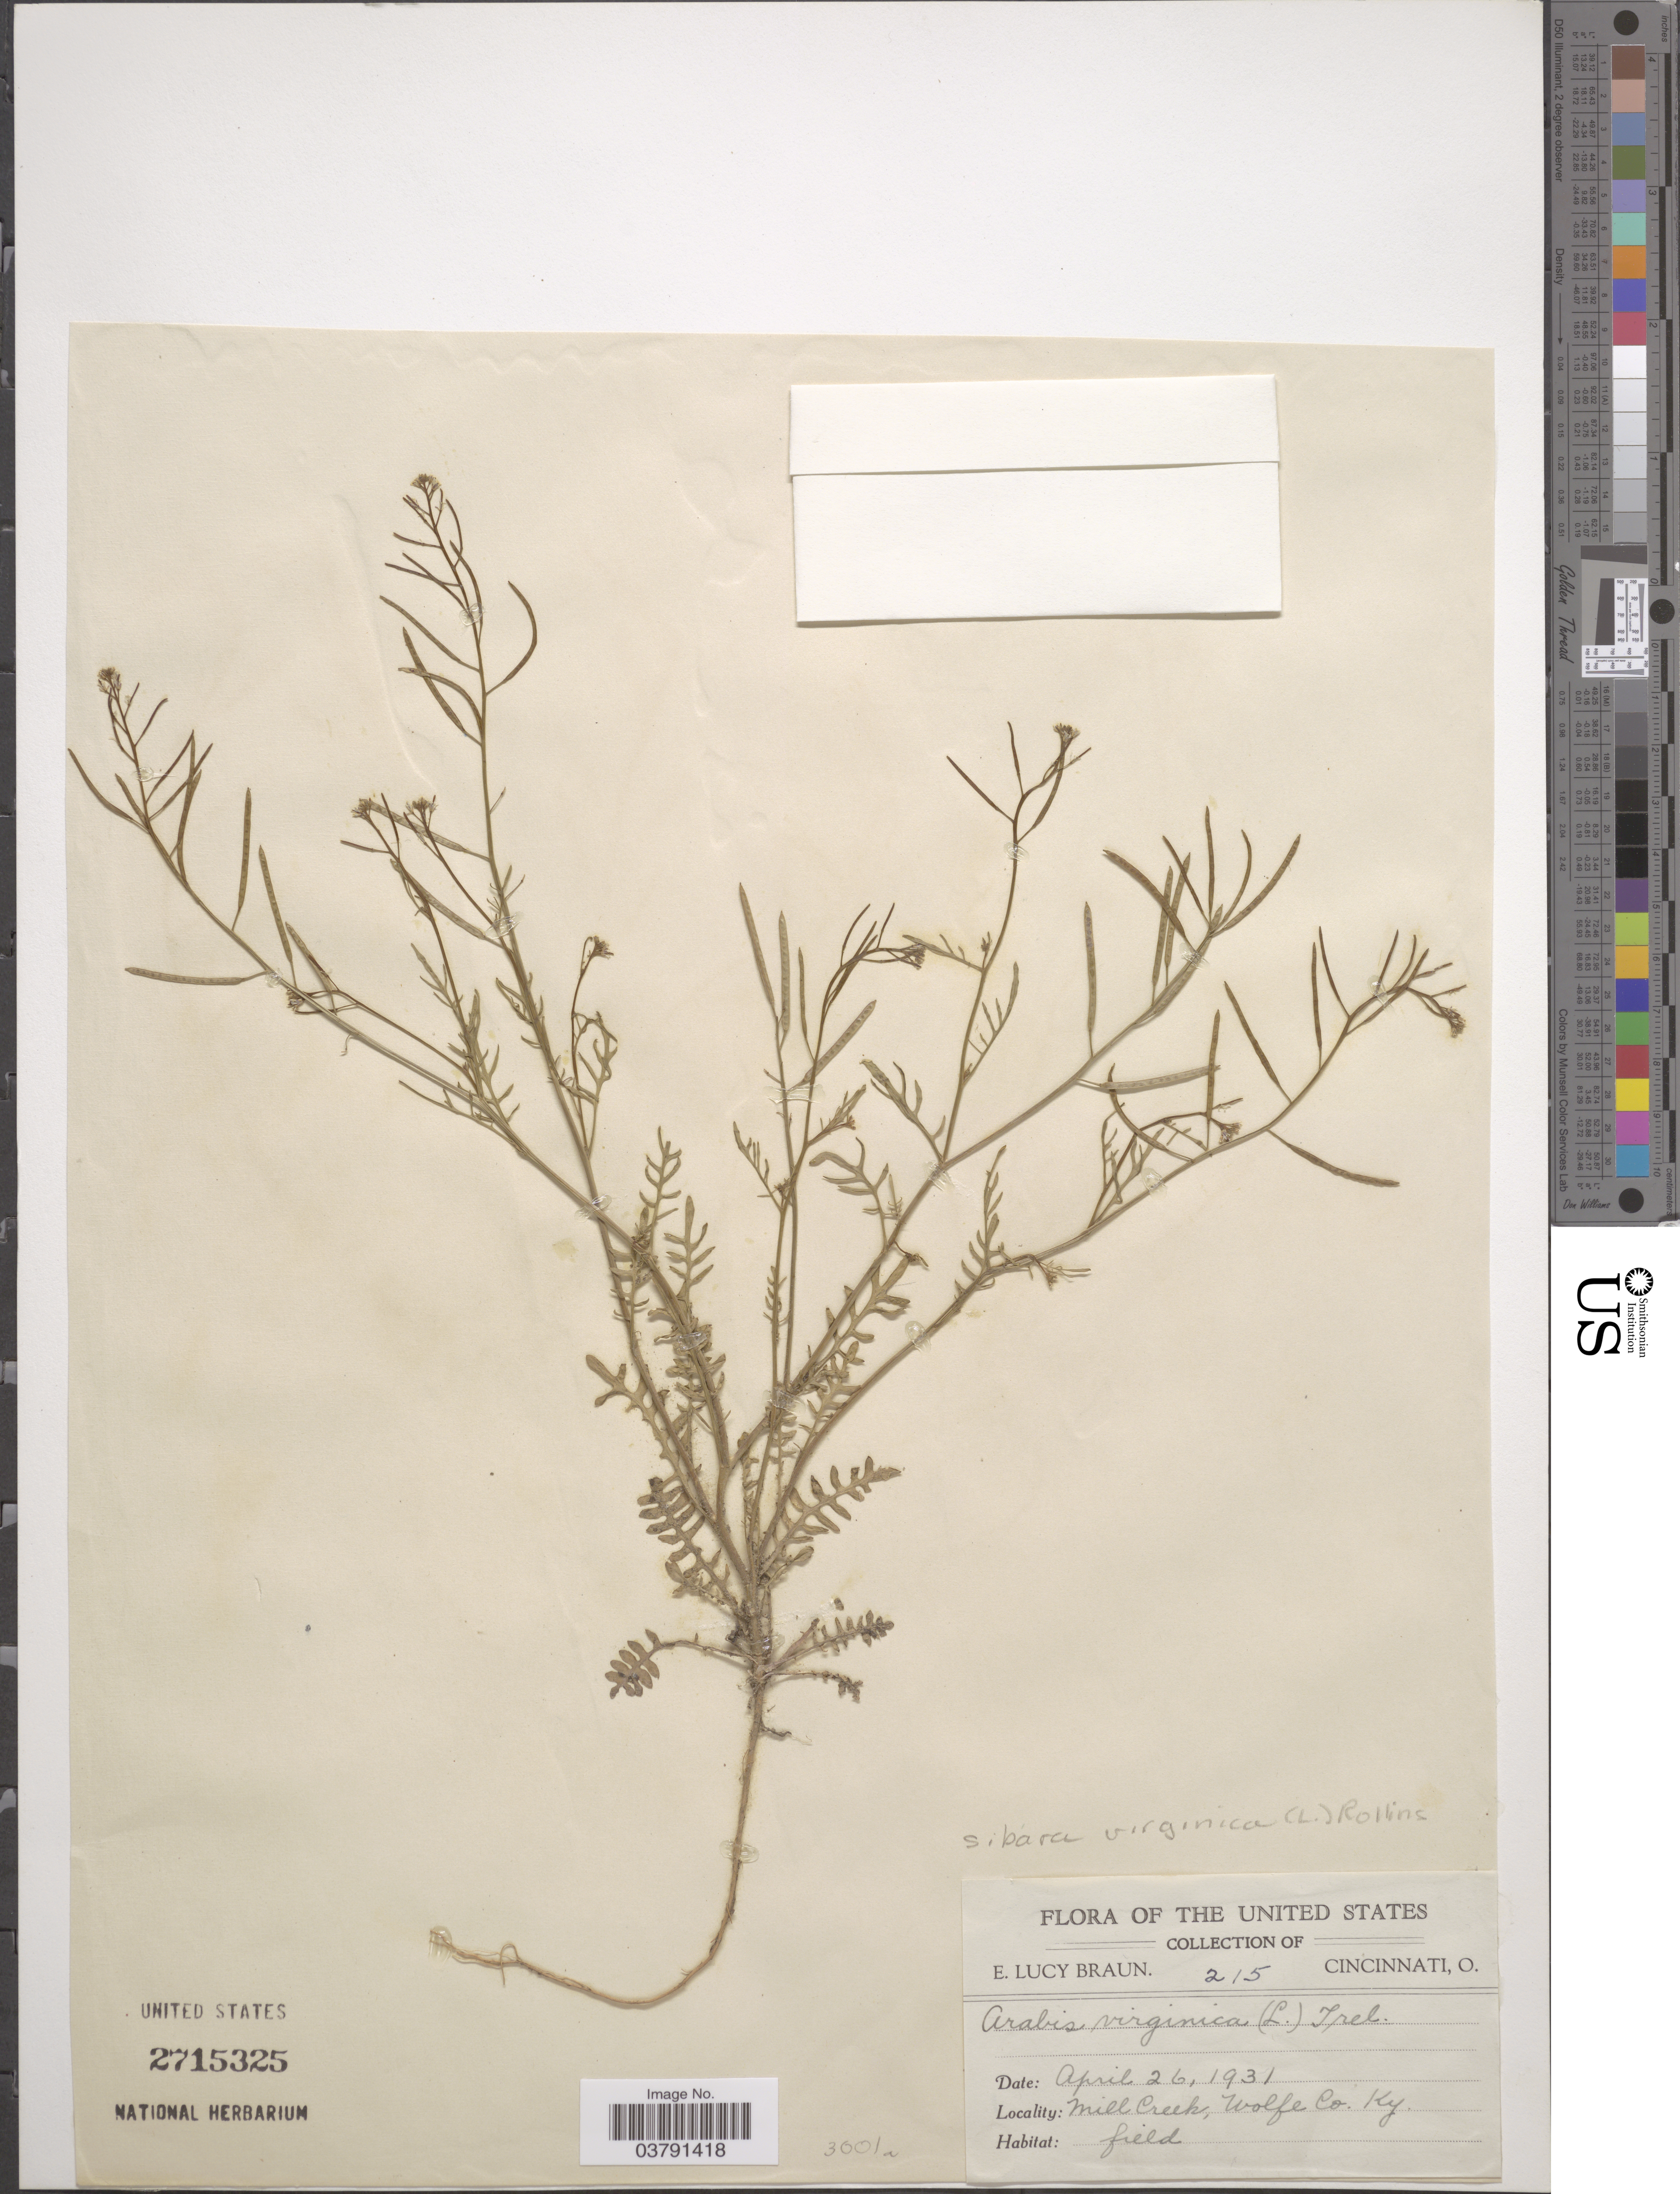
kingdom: Plantae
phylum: Tracheophyta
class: Magnoliopsida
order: Brassicales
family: Brassicaceae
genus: Planodes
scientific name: Planodes virginicum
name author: (L.) Greene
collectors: E. L. Braun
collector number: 215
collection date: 1931-04-26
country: United States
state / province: Kentucky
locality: Mill Creek, Wolfe Co.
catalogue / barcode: US 2715325